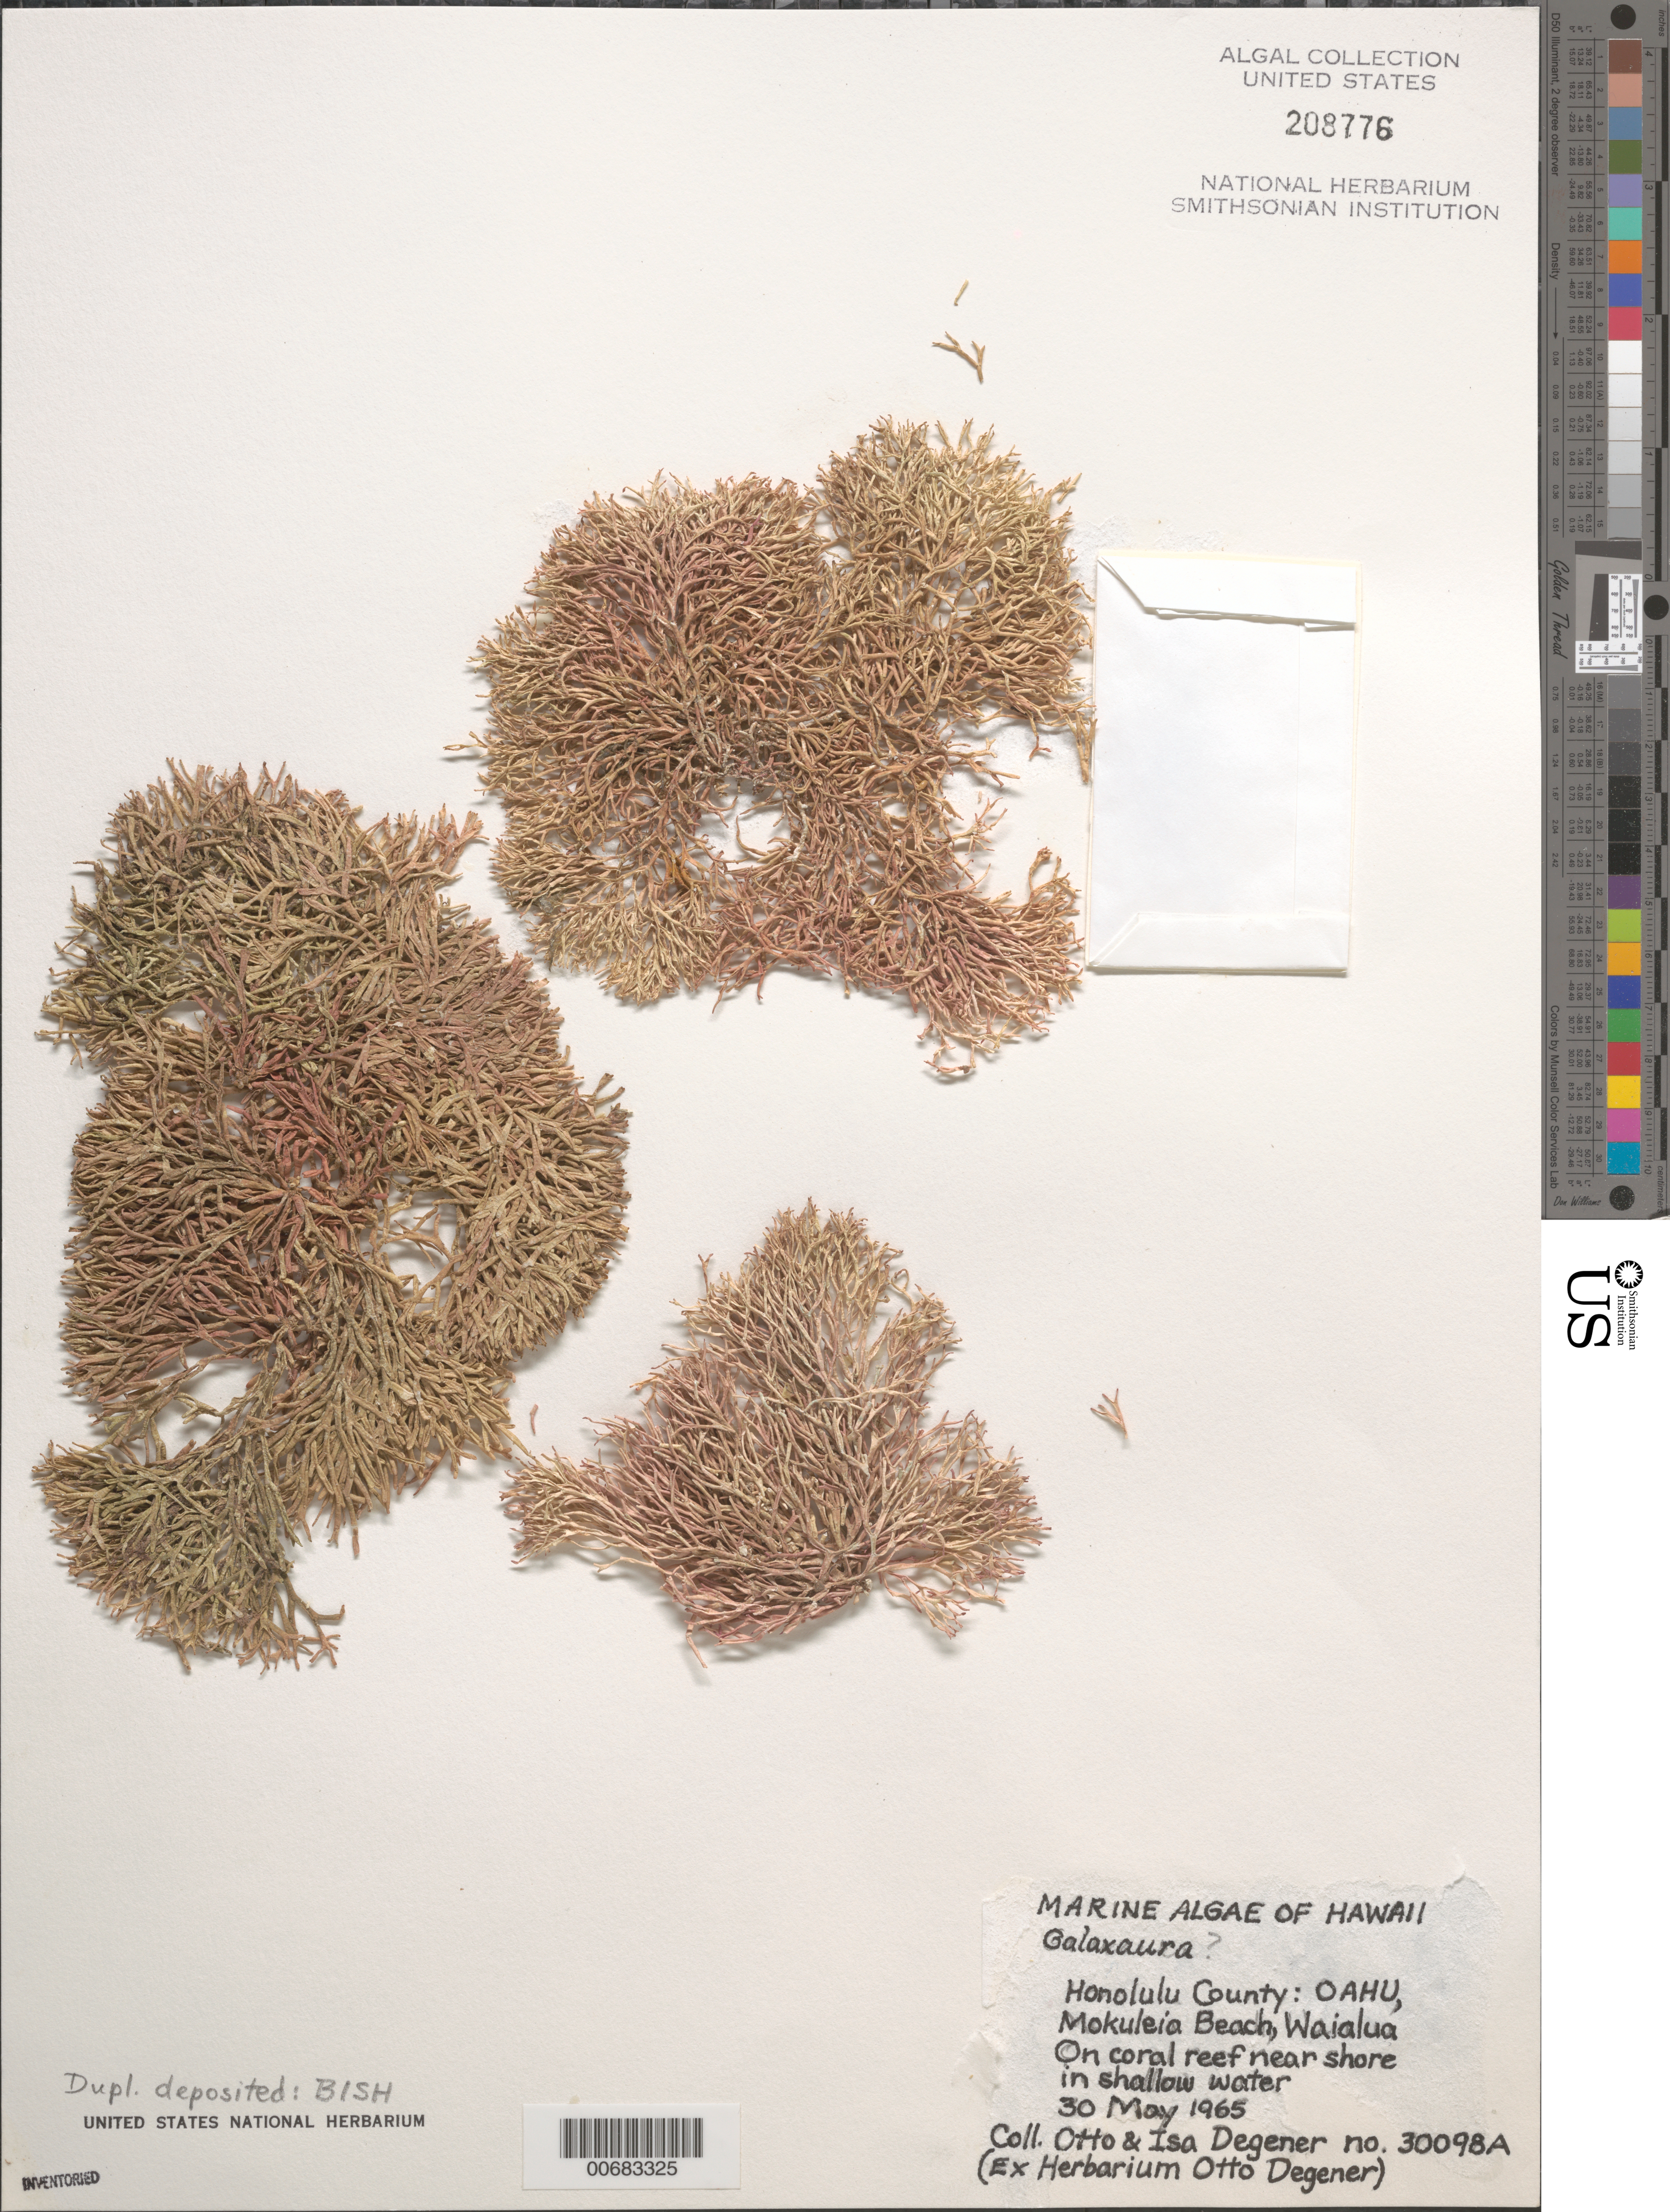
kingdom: Plantae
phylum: Rhodophyta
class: Florideophyceae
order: Nemaliales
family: Galaxauraceae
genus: Galaxaura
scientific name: Galaxaura sp.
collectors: O. Degener & I. Degener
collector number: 30098A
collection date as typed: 30 May 1965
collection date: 1965-05-30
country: United States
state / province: Hawaii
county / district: Honolulu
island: Oahu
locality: Mokuleia Beach, Waialua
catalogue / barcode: US 208776